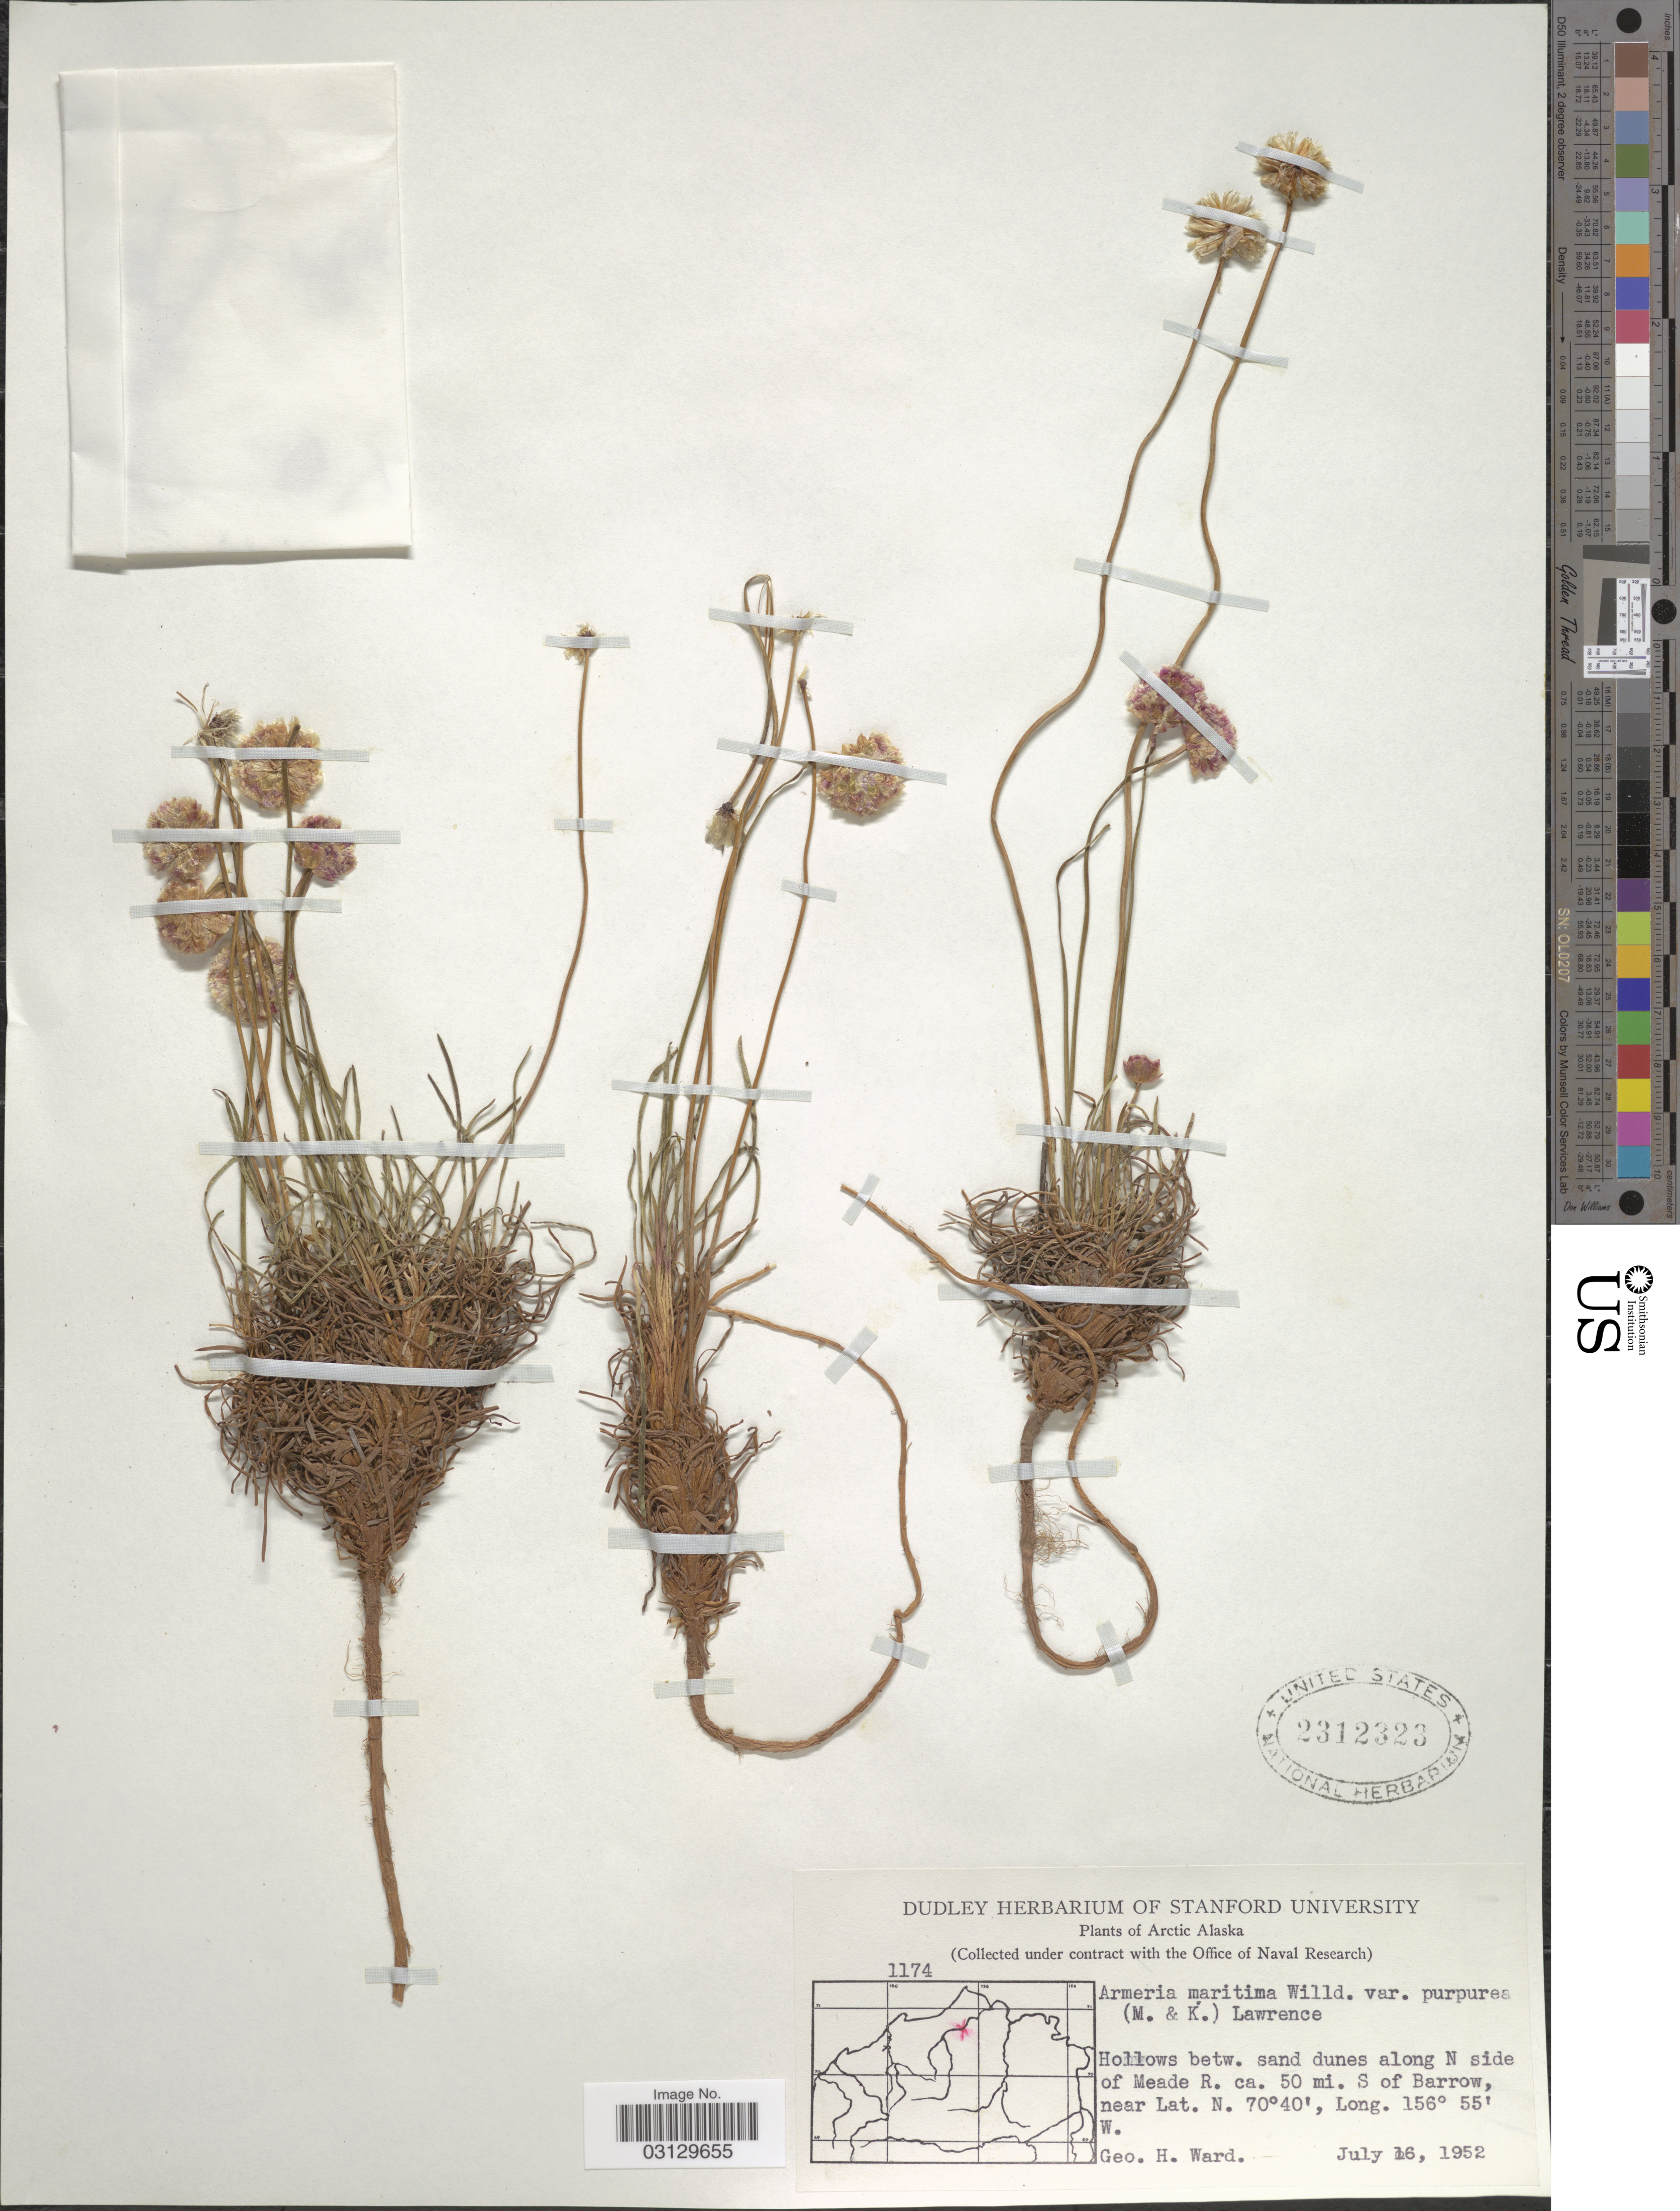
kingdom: Plantae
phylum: Tracheophyta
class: Magnoliopsida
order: Caryophyllales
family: Plumbaginaceae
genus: Armeria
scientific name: Armeria maritima subsp. sibirica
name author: (Turcz. ex Boiss.) Nyman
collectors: G. H. Ward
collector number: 1174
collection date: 1952-07-16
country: United States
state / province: Alaska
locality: Arctic Alaska. Hollows betw. sand dunes along N side of Meade R. ca. 50 mi. S of Barrow.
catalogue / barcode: US 2312323